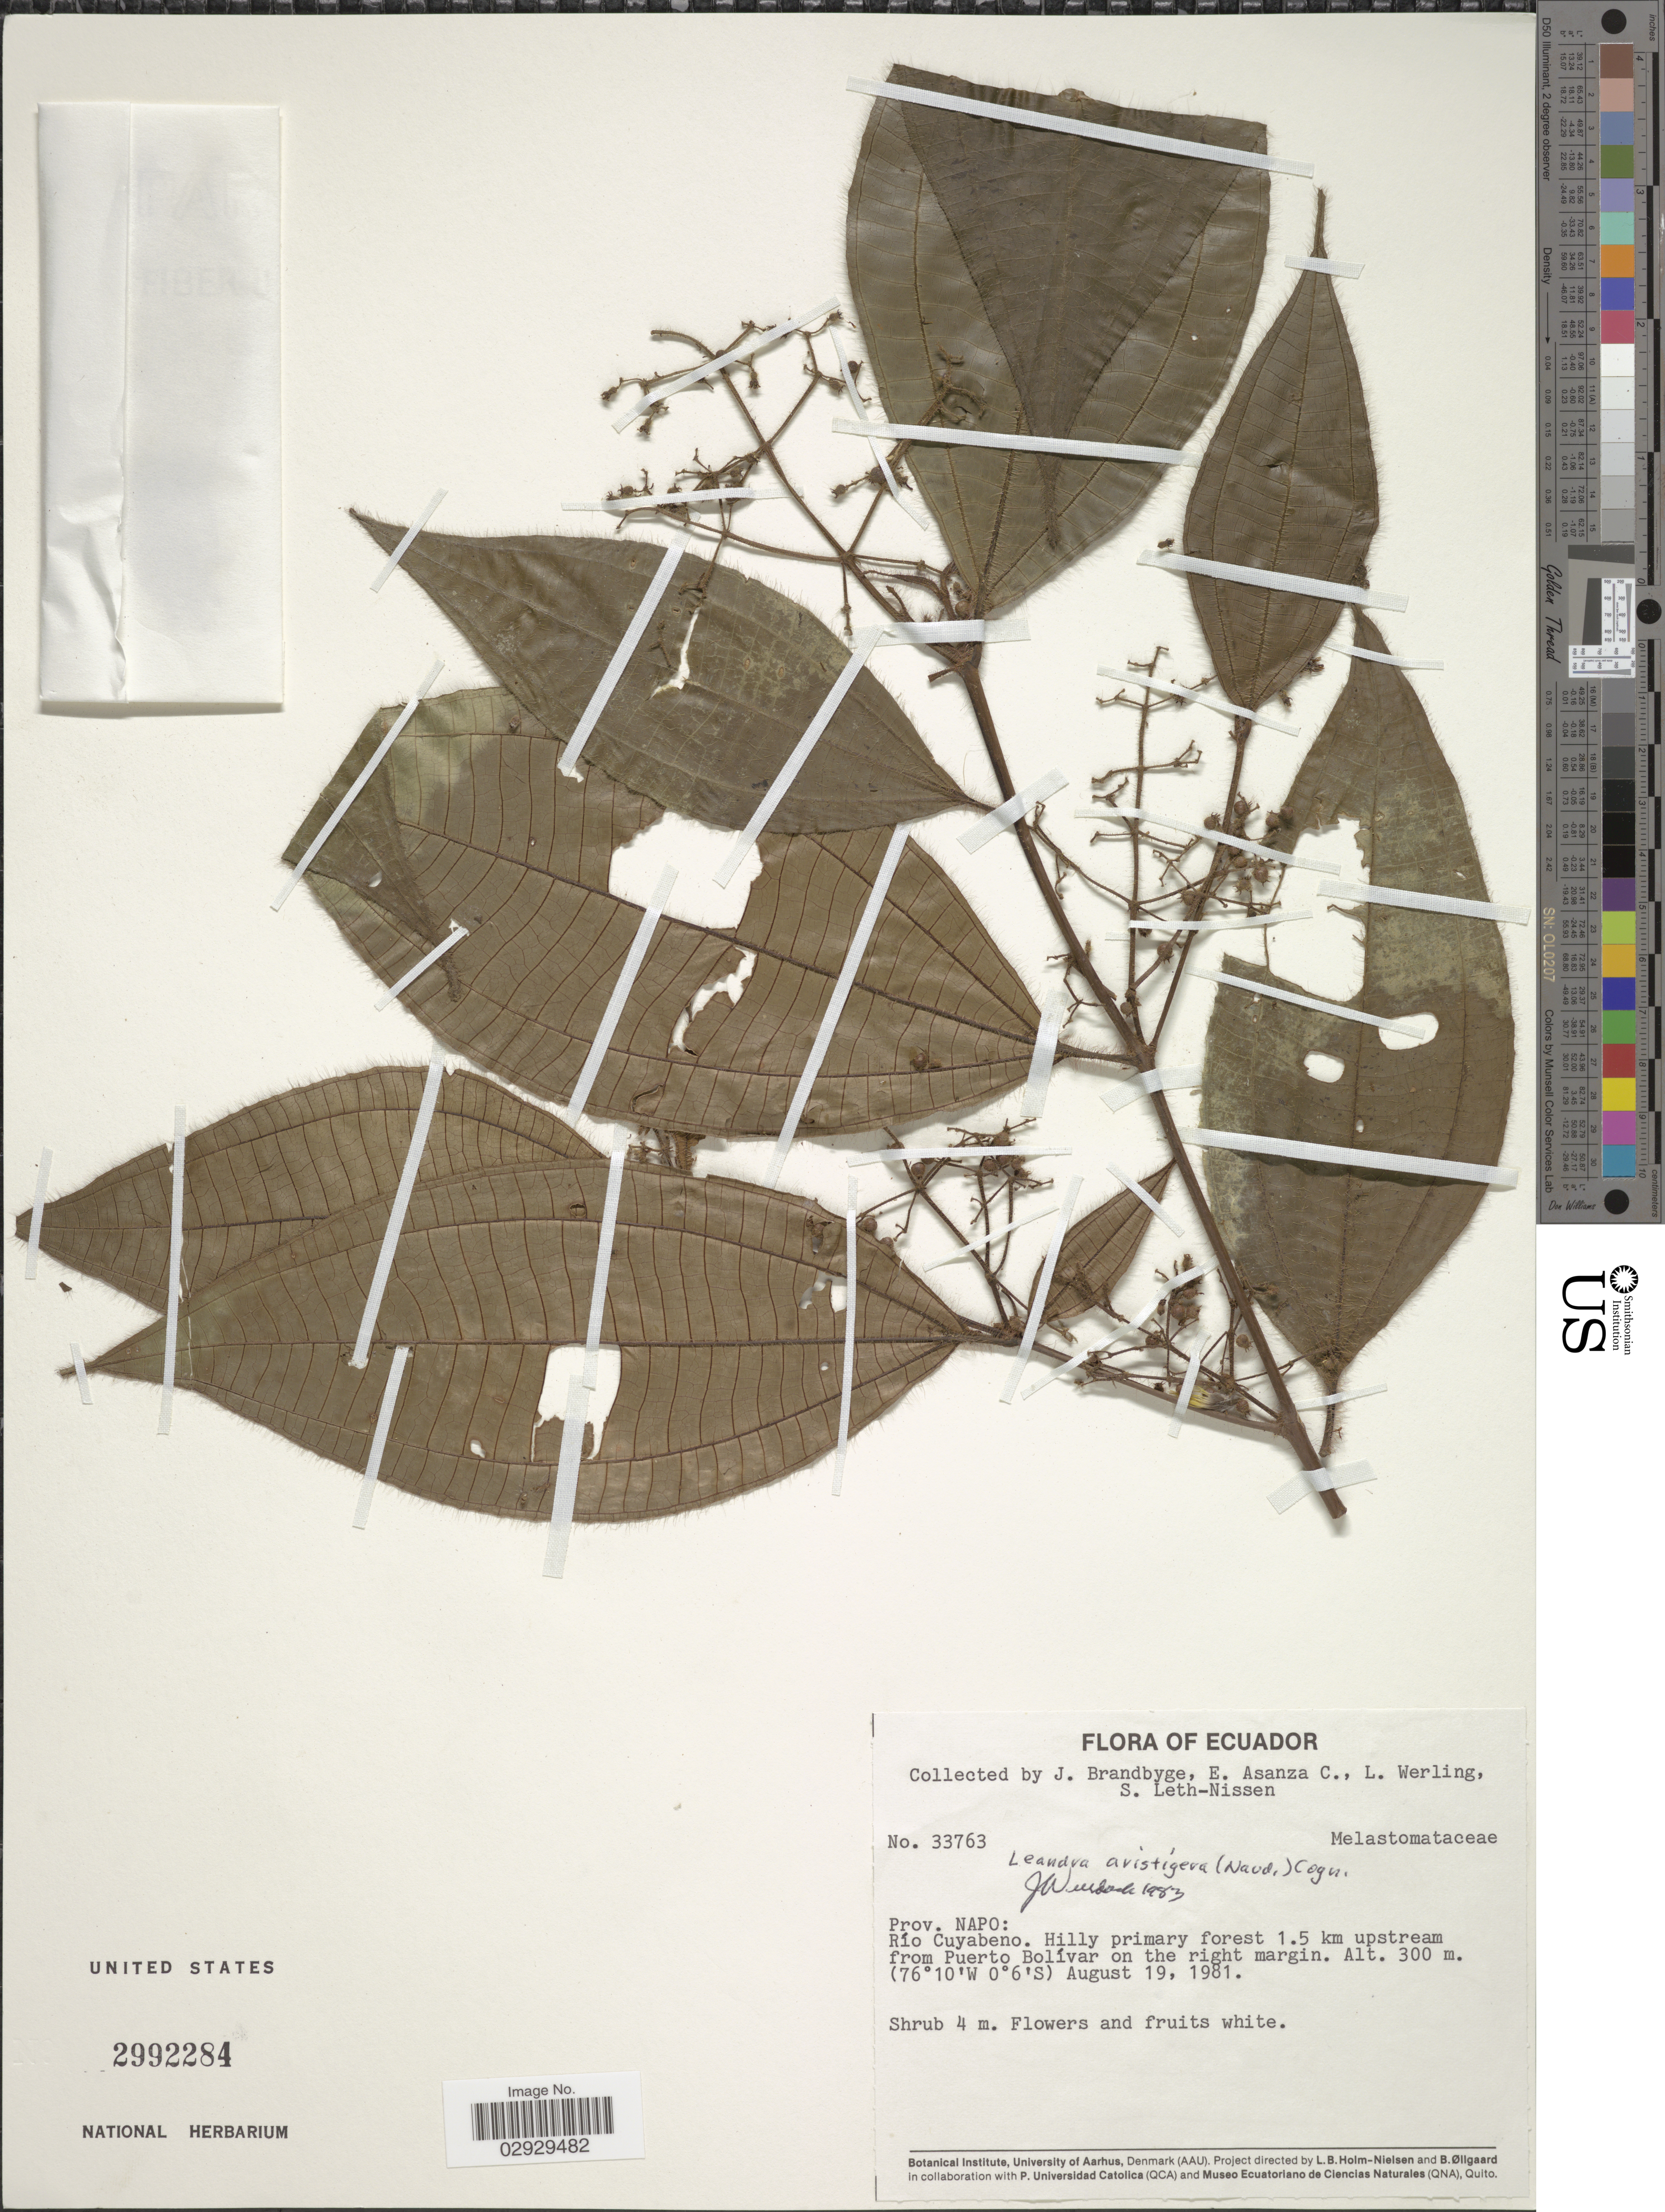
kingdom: Plantae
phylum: Tracheophyta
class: Magnoliopsida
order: Myrtales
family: Melastomataceae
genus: Leandra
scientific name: Leandra aristigera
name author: (Naudin) Cogn.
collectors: J. Brandbyge, E. Asanza C., L. Werling & S. Leth-Nissen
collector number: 33763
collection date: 1981-08-19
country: Ecuador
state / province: Napo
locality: Río Cuyabeno. Hilly primary forest 1.5 km upstream from Puerto Bolívar on the right margin.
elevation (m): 300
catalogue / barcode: US 2992284